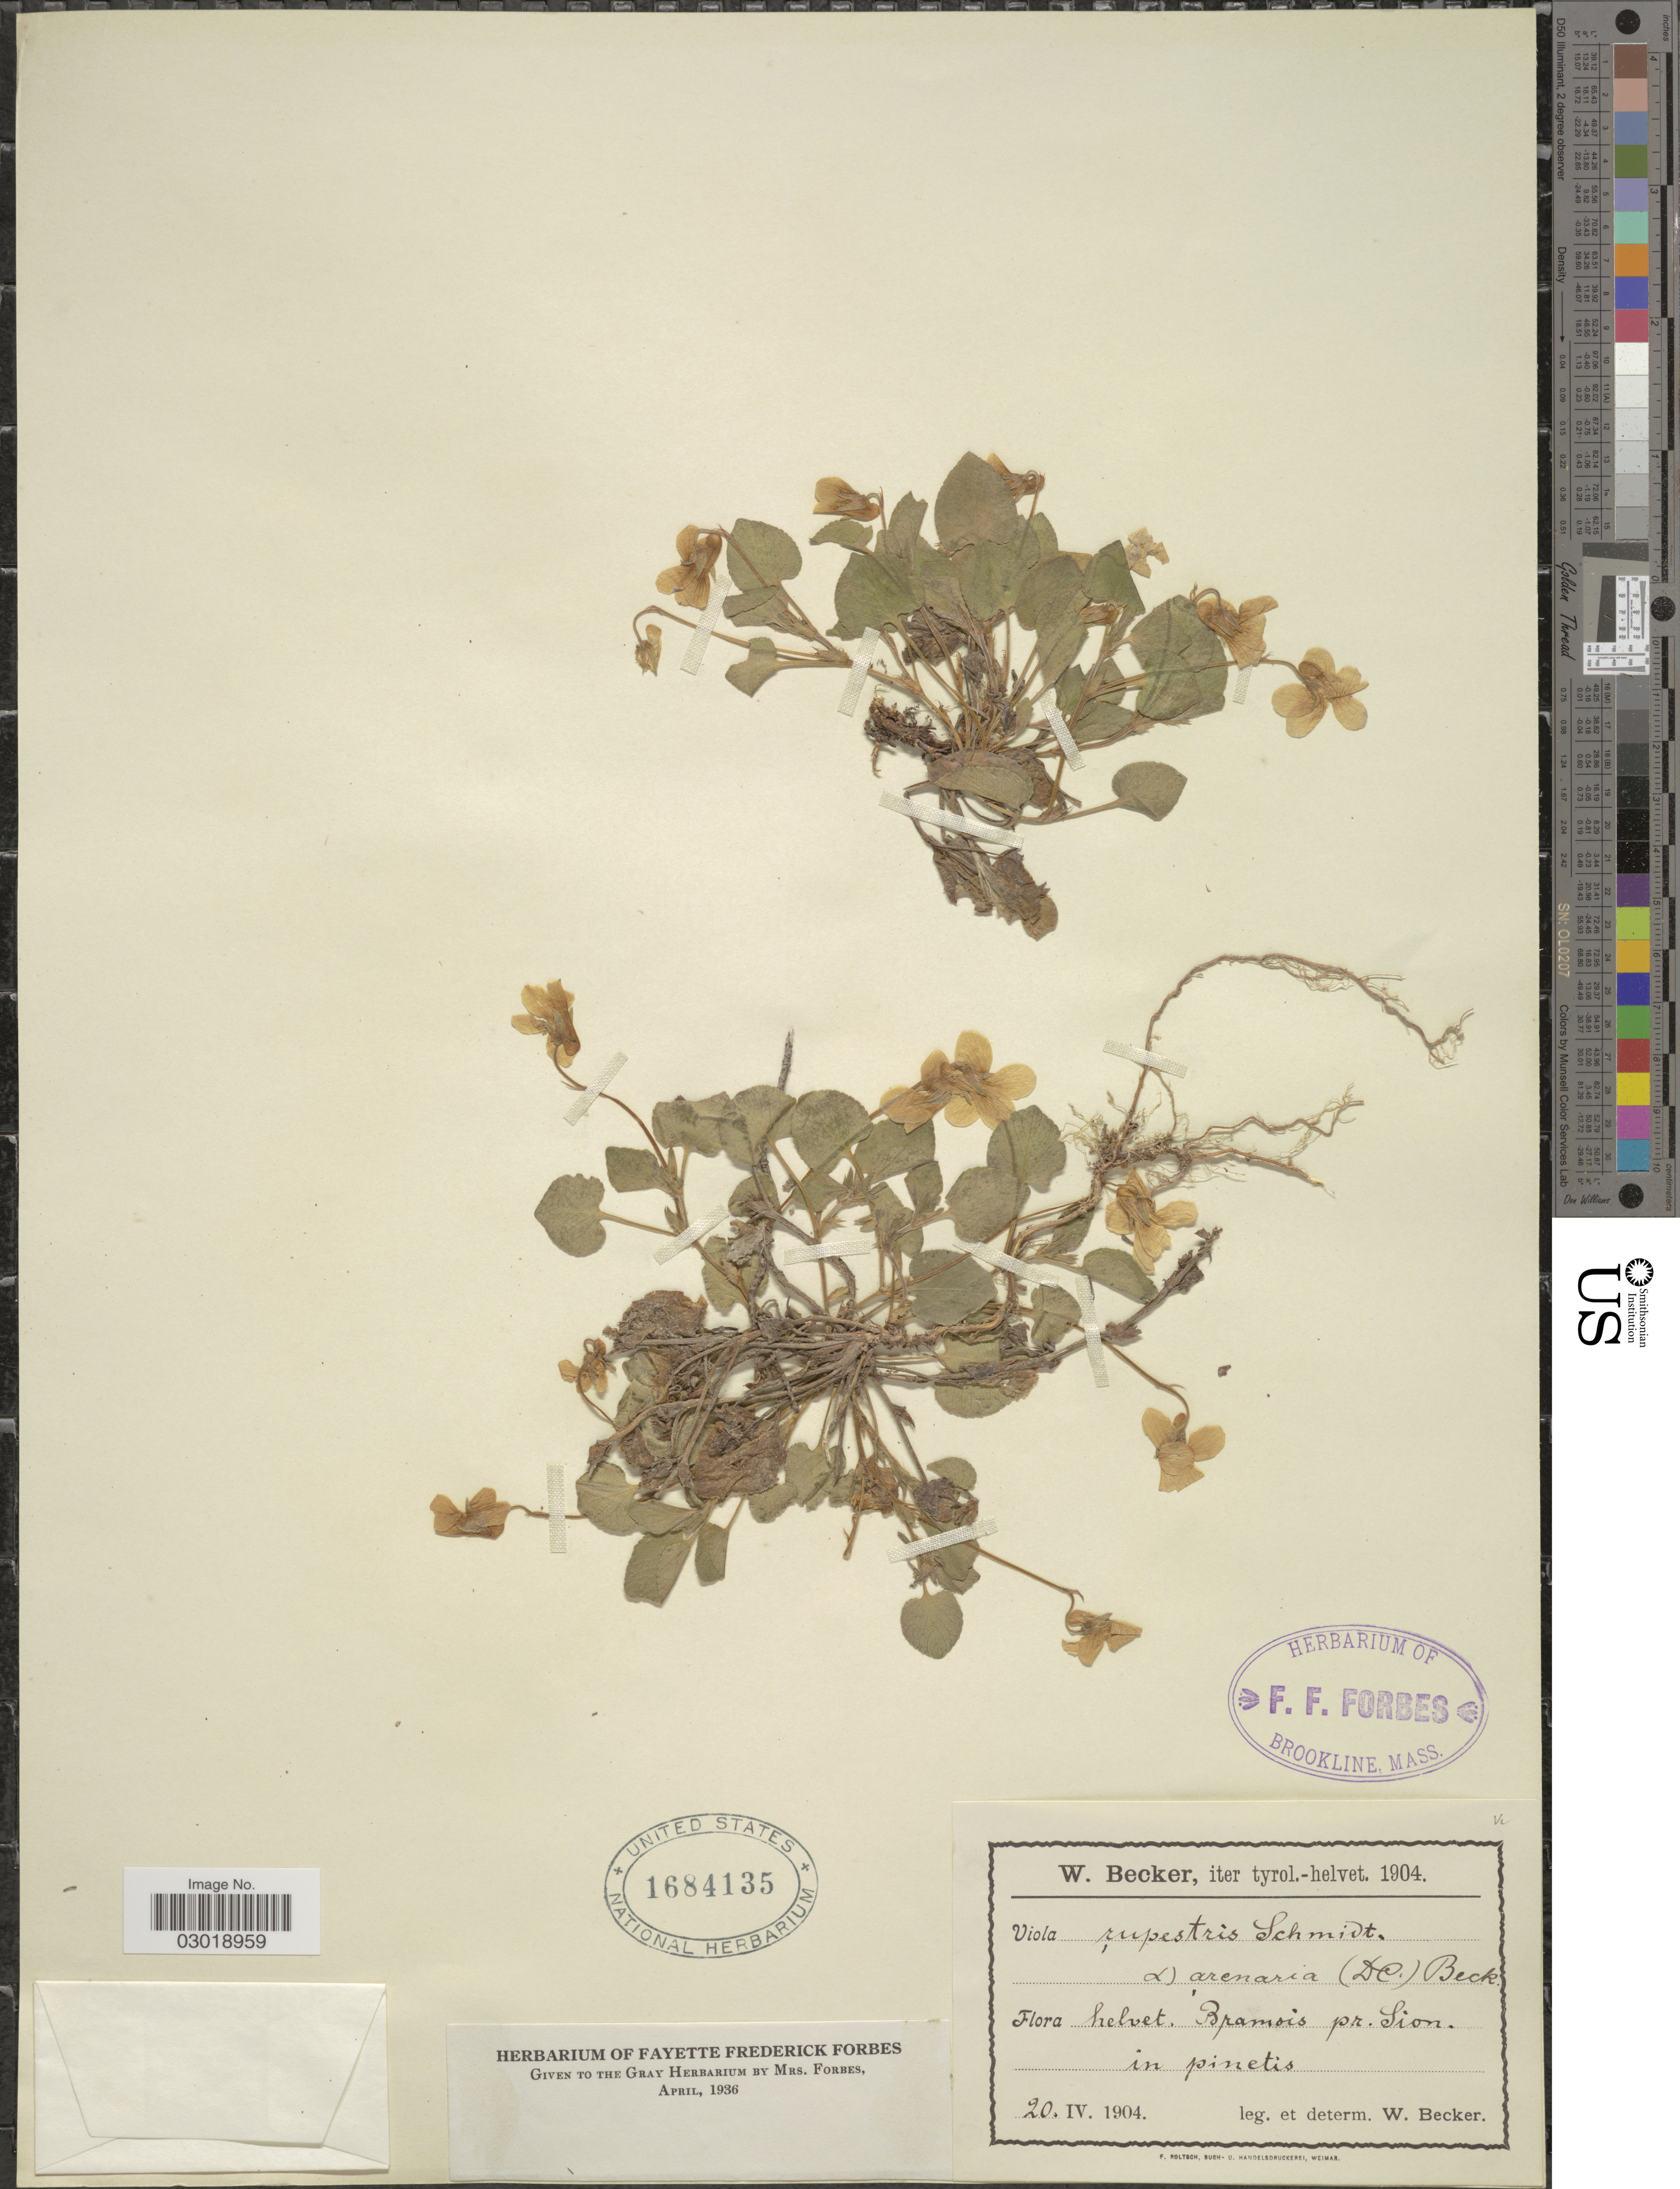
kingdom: Plantae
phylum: Tracheophyta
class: Magnoliopsida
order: Malpighiales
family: Violaceae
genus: Viola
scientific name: Viola rupestris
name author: F.W. Schmidt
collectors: W. Becker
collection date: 1904-04-20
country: Switzerland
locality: Helvet. Bramois pr. Sion.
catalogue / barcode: US 1684135